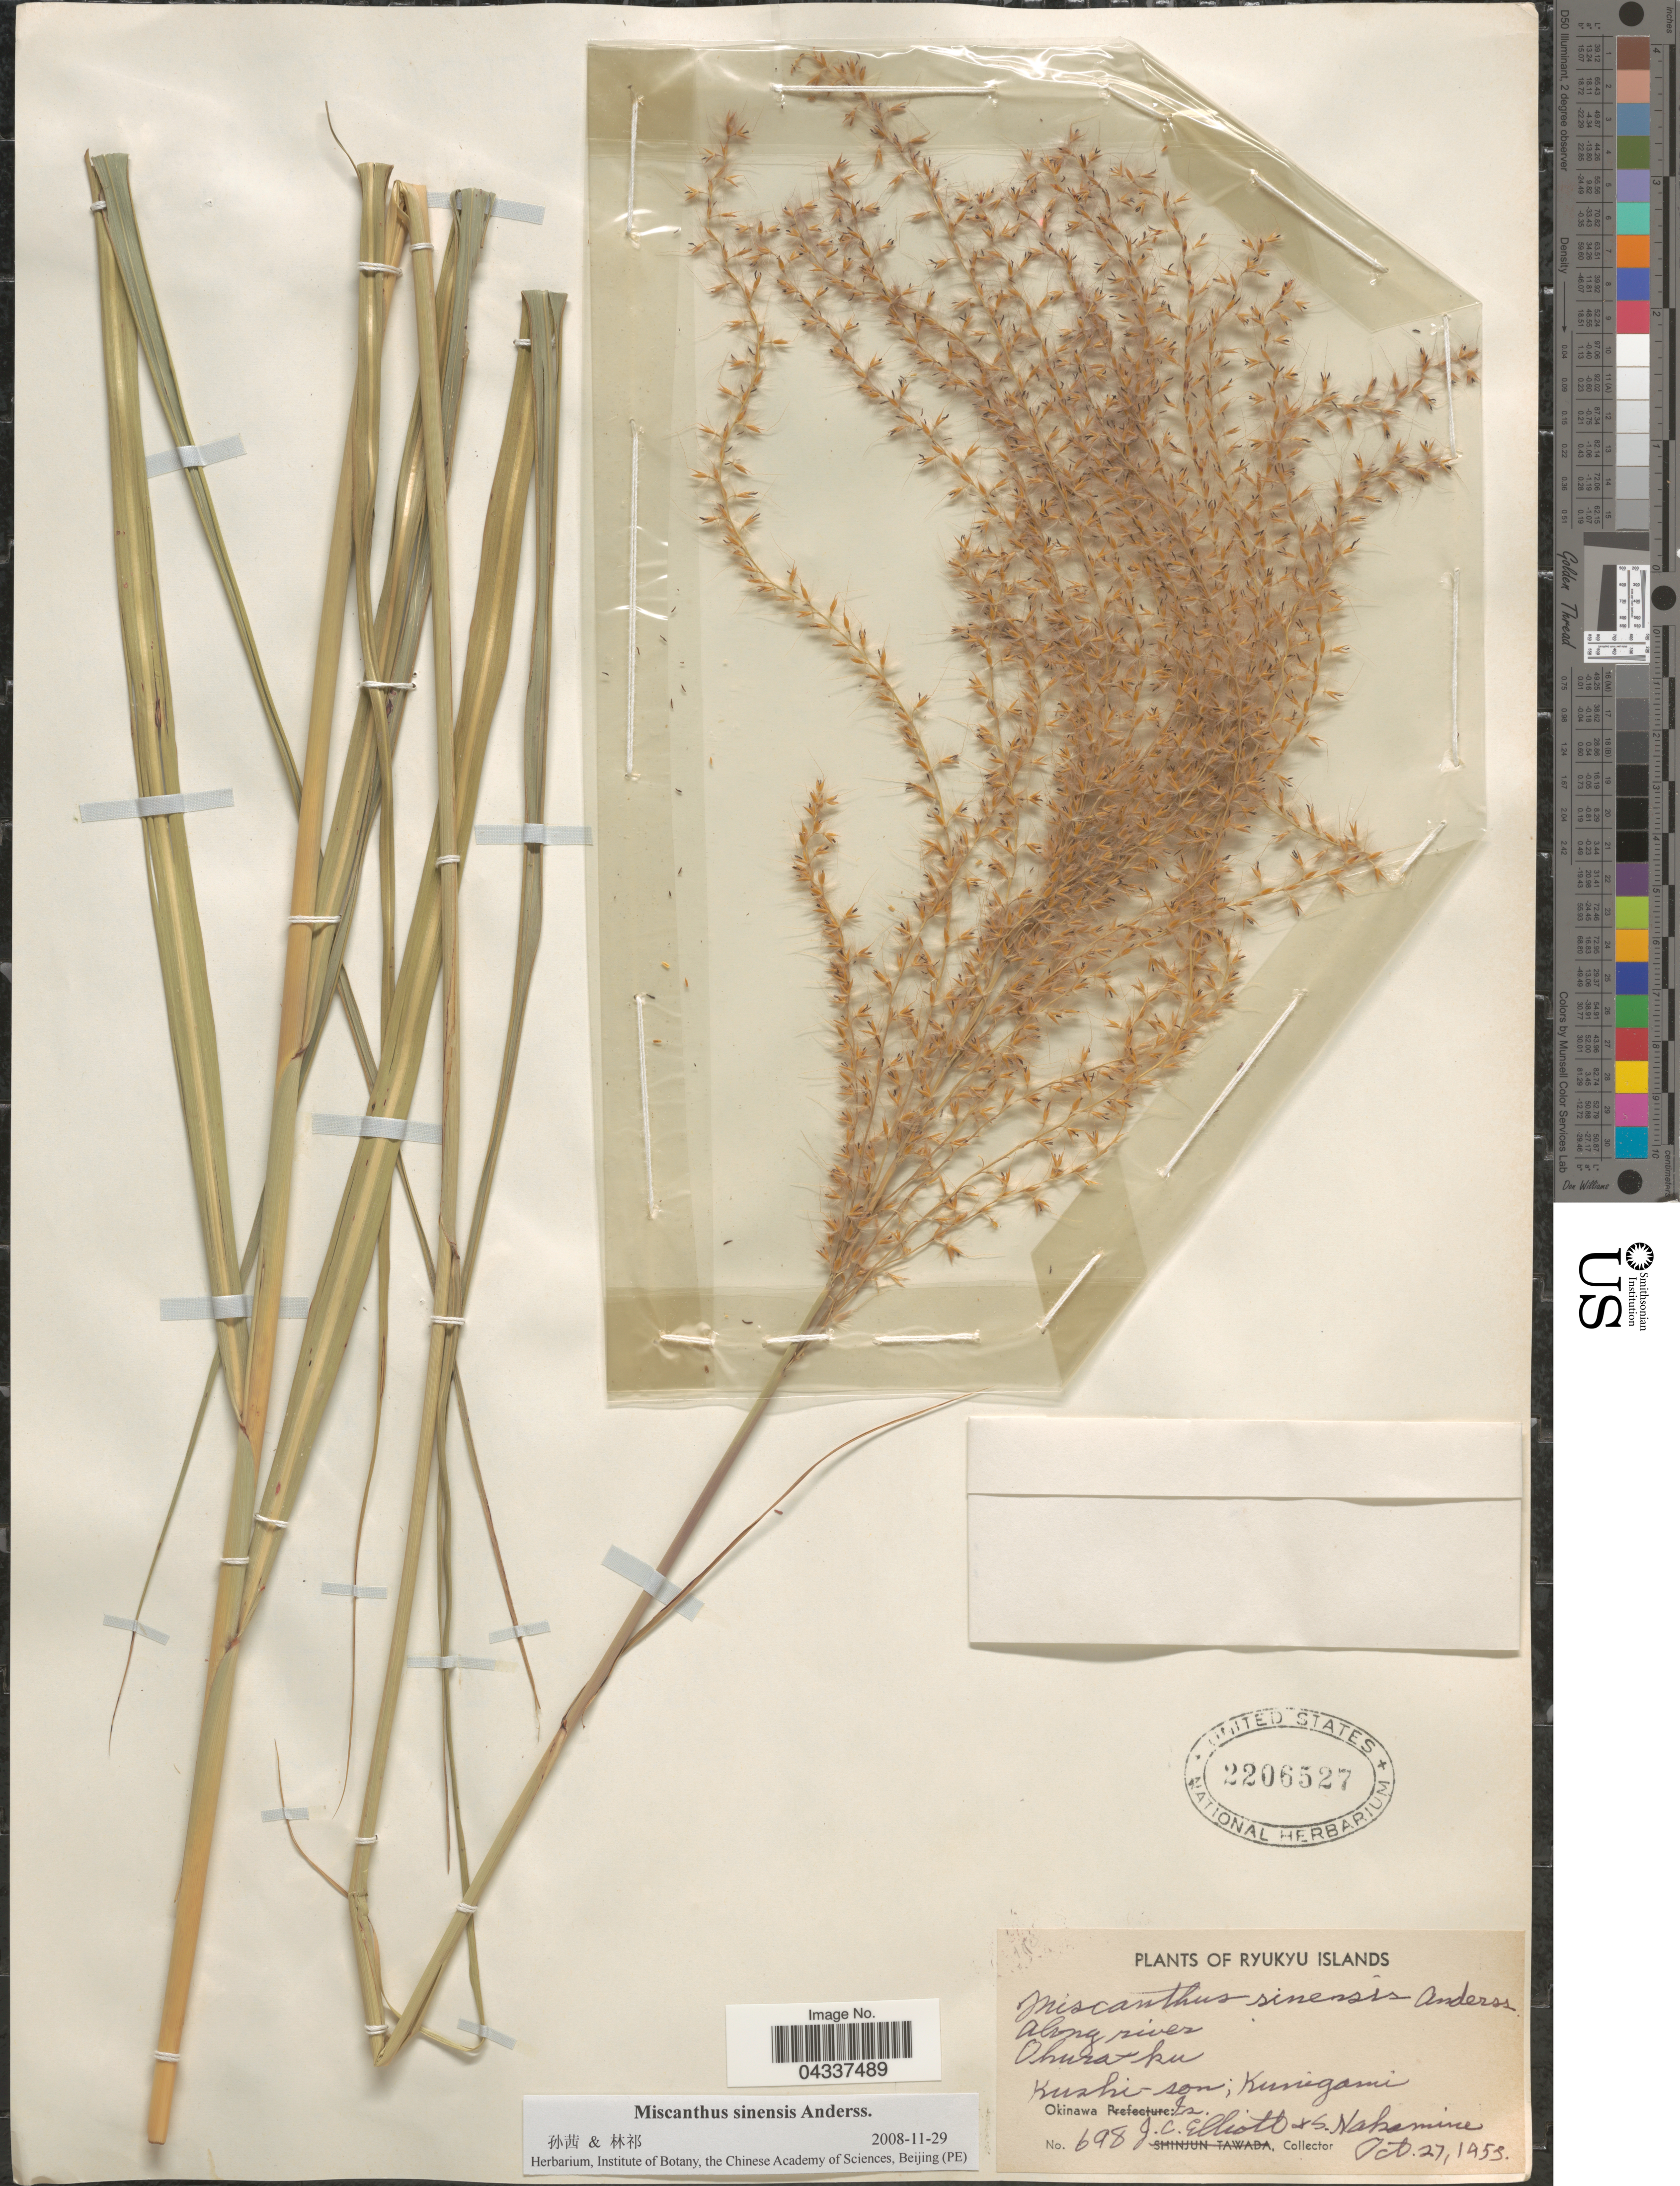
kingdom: Plantae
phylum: Tracheophyta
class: Liliopsida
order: Poales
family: Poaceae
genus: Miscanthus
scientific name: Miscanthus sinensis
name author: Andersson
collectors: J. C. Elliott & S. Nakamine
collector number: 698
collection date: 1955-10-27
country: Japan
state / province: Okinawa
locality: Ryukyu Islands. Along river. Ohura-ku. Kushi-son; Kunigami. Okinawa Is.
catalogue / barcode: US 2206527